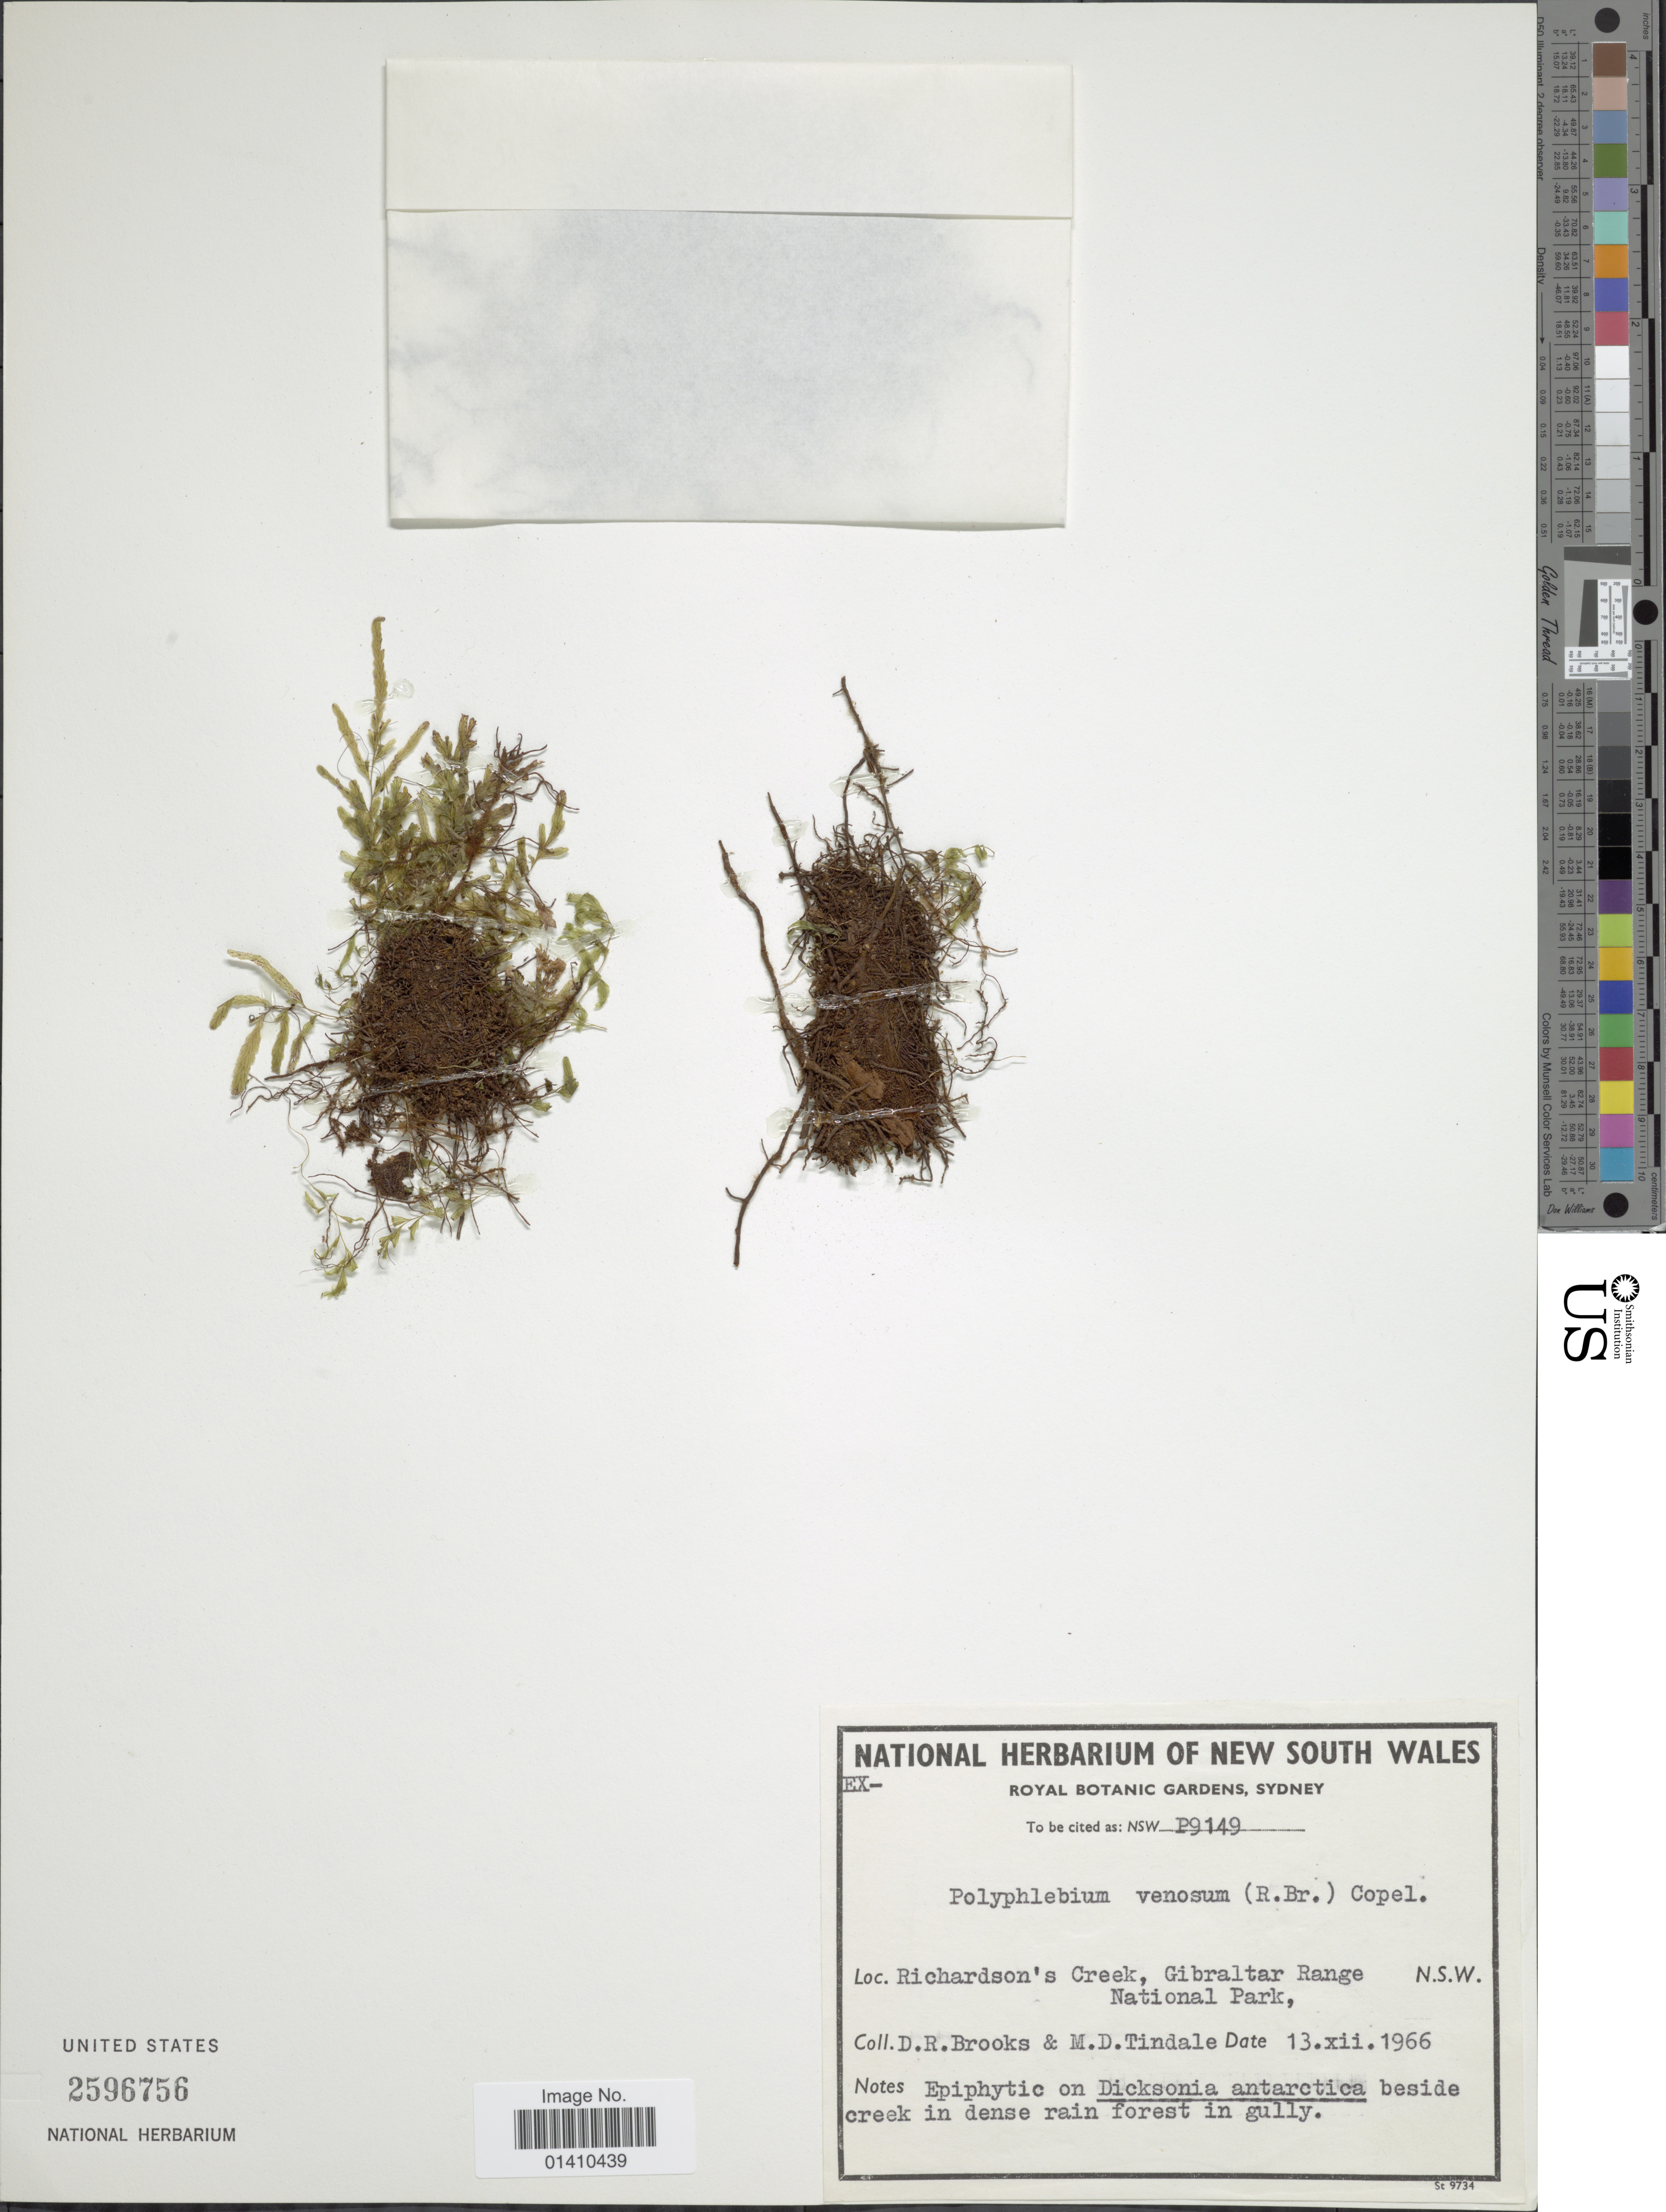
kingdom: Plantae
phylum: Tracheophyta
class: Polypodiopsida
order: Hymenophyllales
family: Hymenophyllaceae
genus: Polyphlebium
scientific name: Polyphlebium venosum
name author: (R. Br.) Copel.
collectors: D. Brooks & M. D. Tindale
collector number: P9149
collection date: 1966-12-13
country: Australia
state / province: New South Wales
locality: Richardson's Creek, Gilbraltar Range, National Park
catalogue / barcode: US 2596756